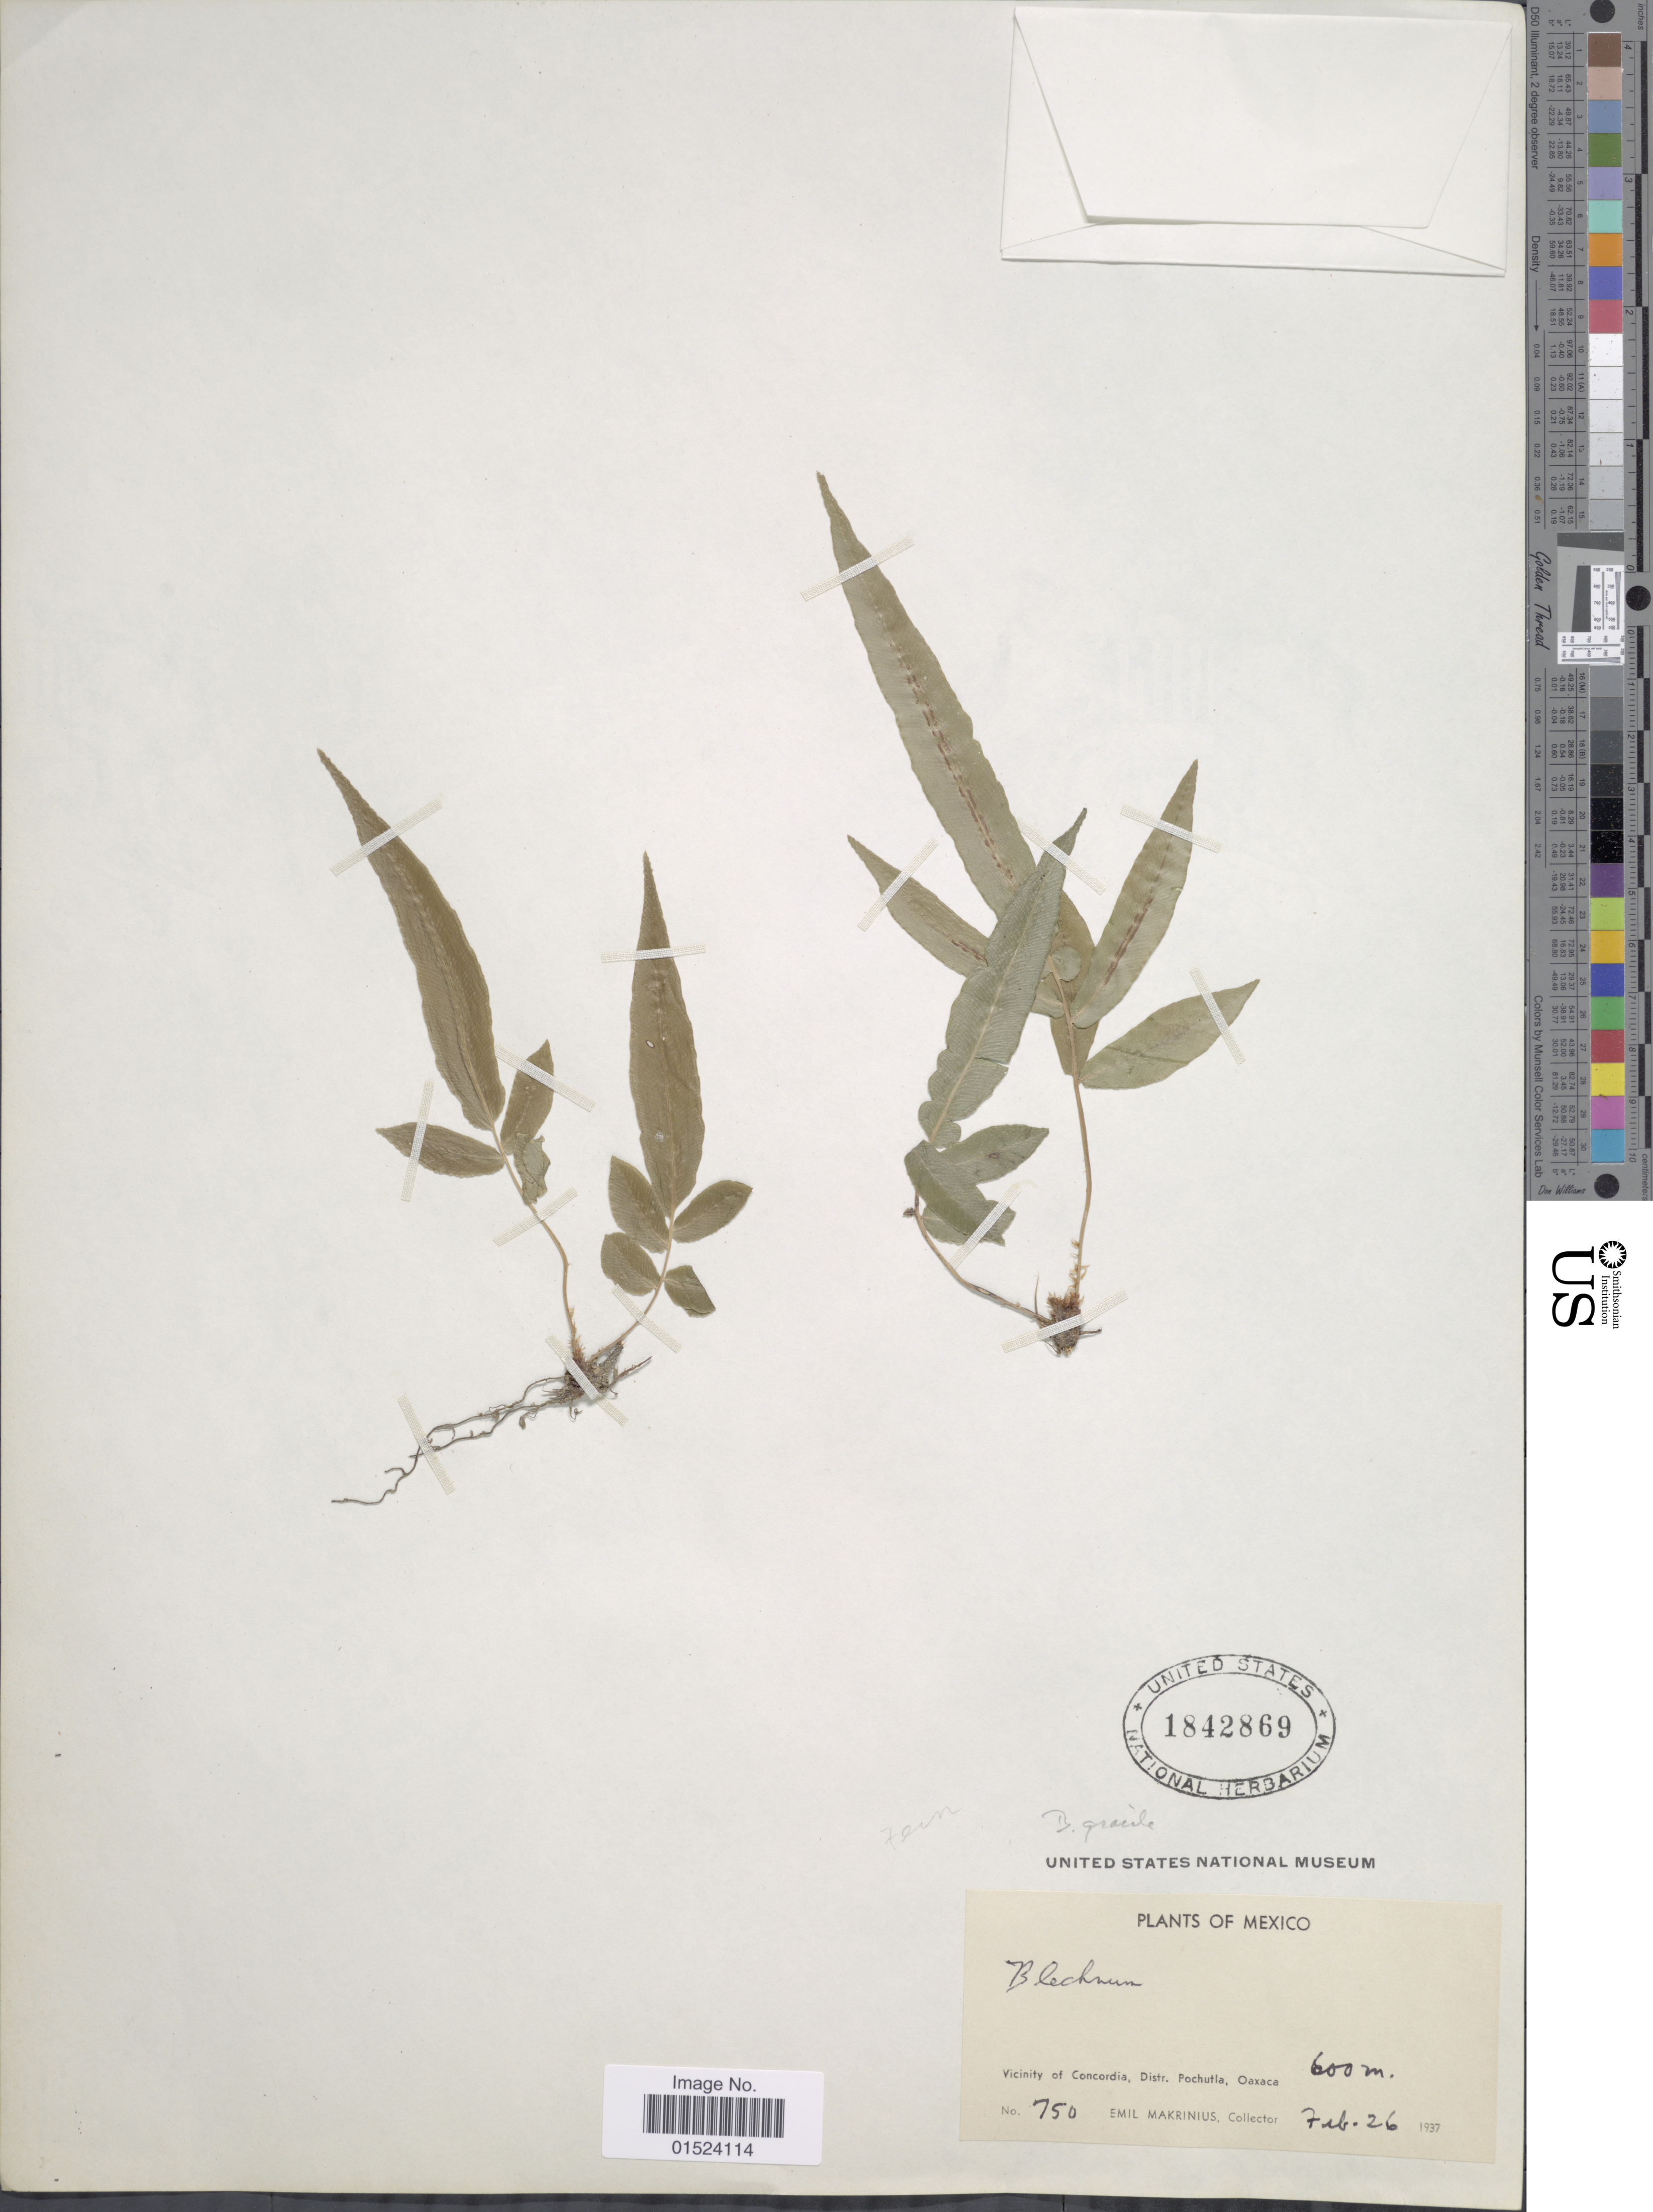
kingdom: Plantae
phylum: Tracheophyta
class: Polypodiopsida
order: Polypodiales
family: Blechnaceae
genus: Blechnum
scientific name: Blechnum gracile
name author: Kaulf.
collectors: E. Makrinius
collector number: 750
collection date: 1937-02-26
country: Mexico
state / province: Oaxaca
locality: Vicinity of Concordia, Distr. Pochutla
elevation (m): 600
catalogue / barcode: US 1842869